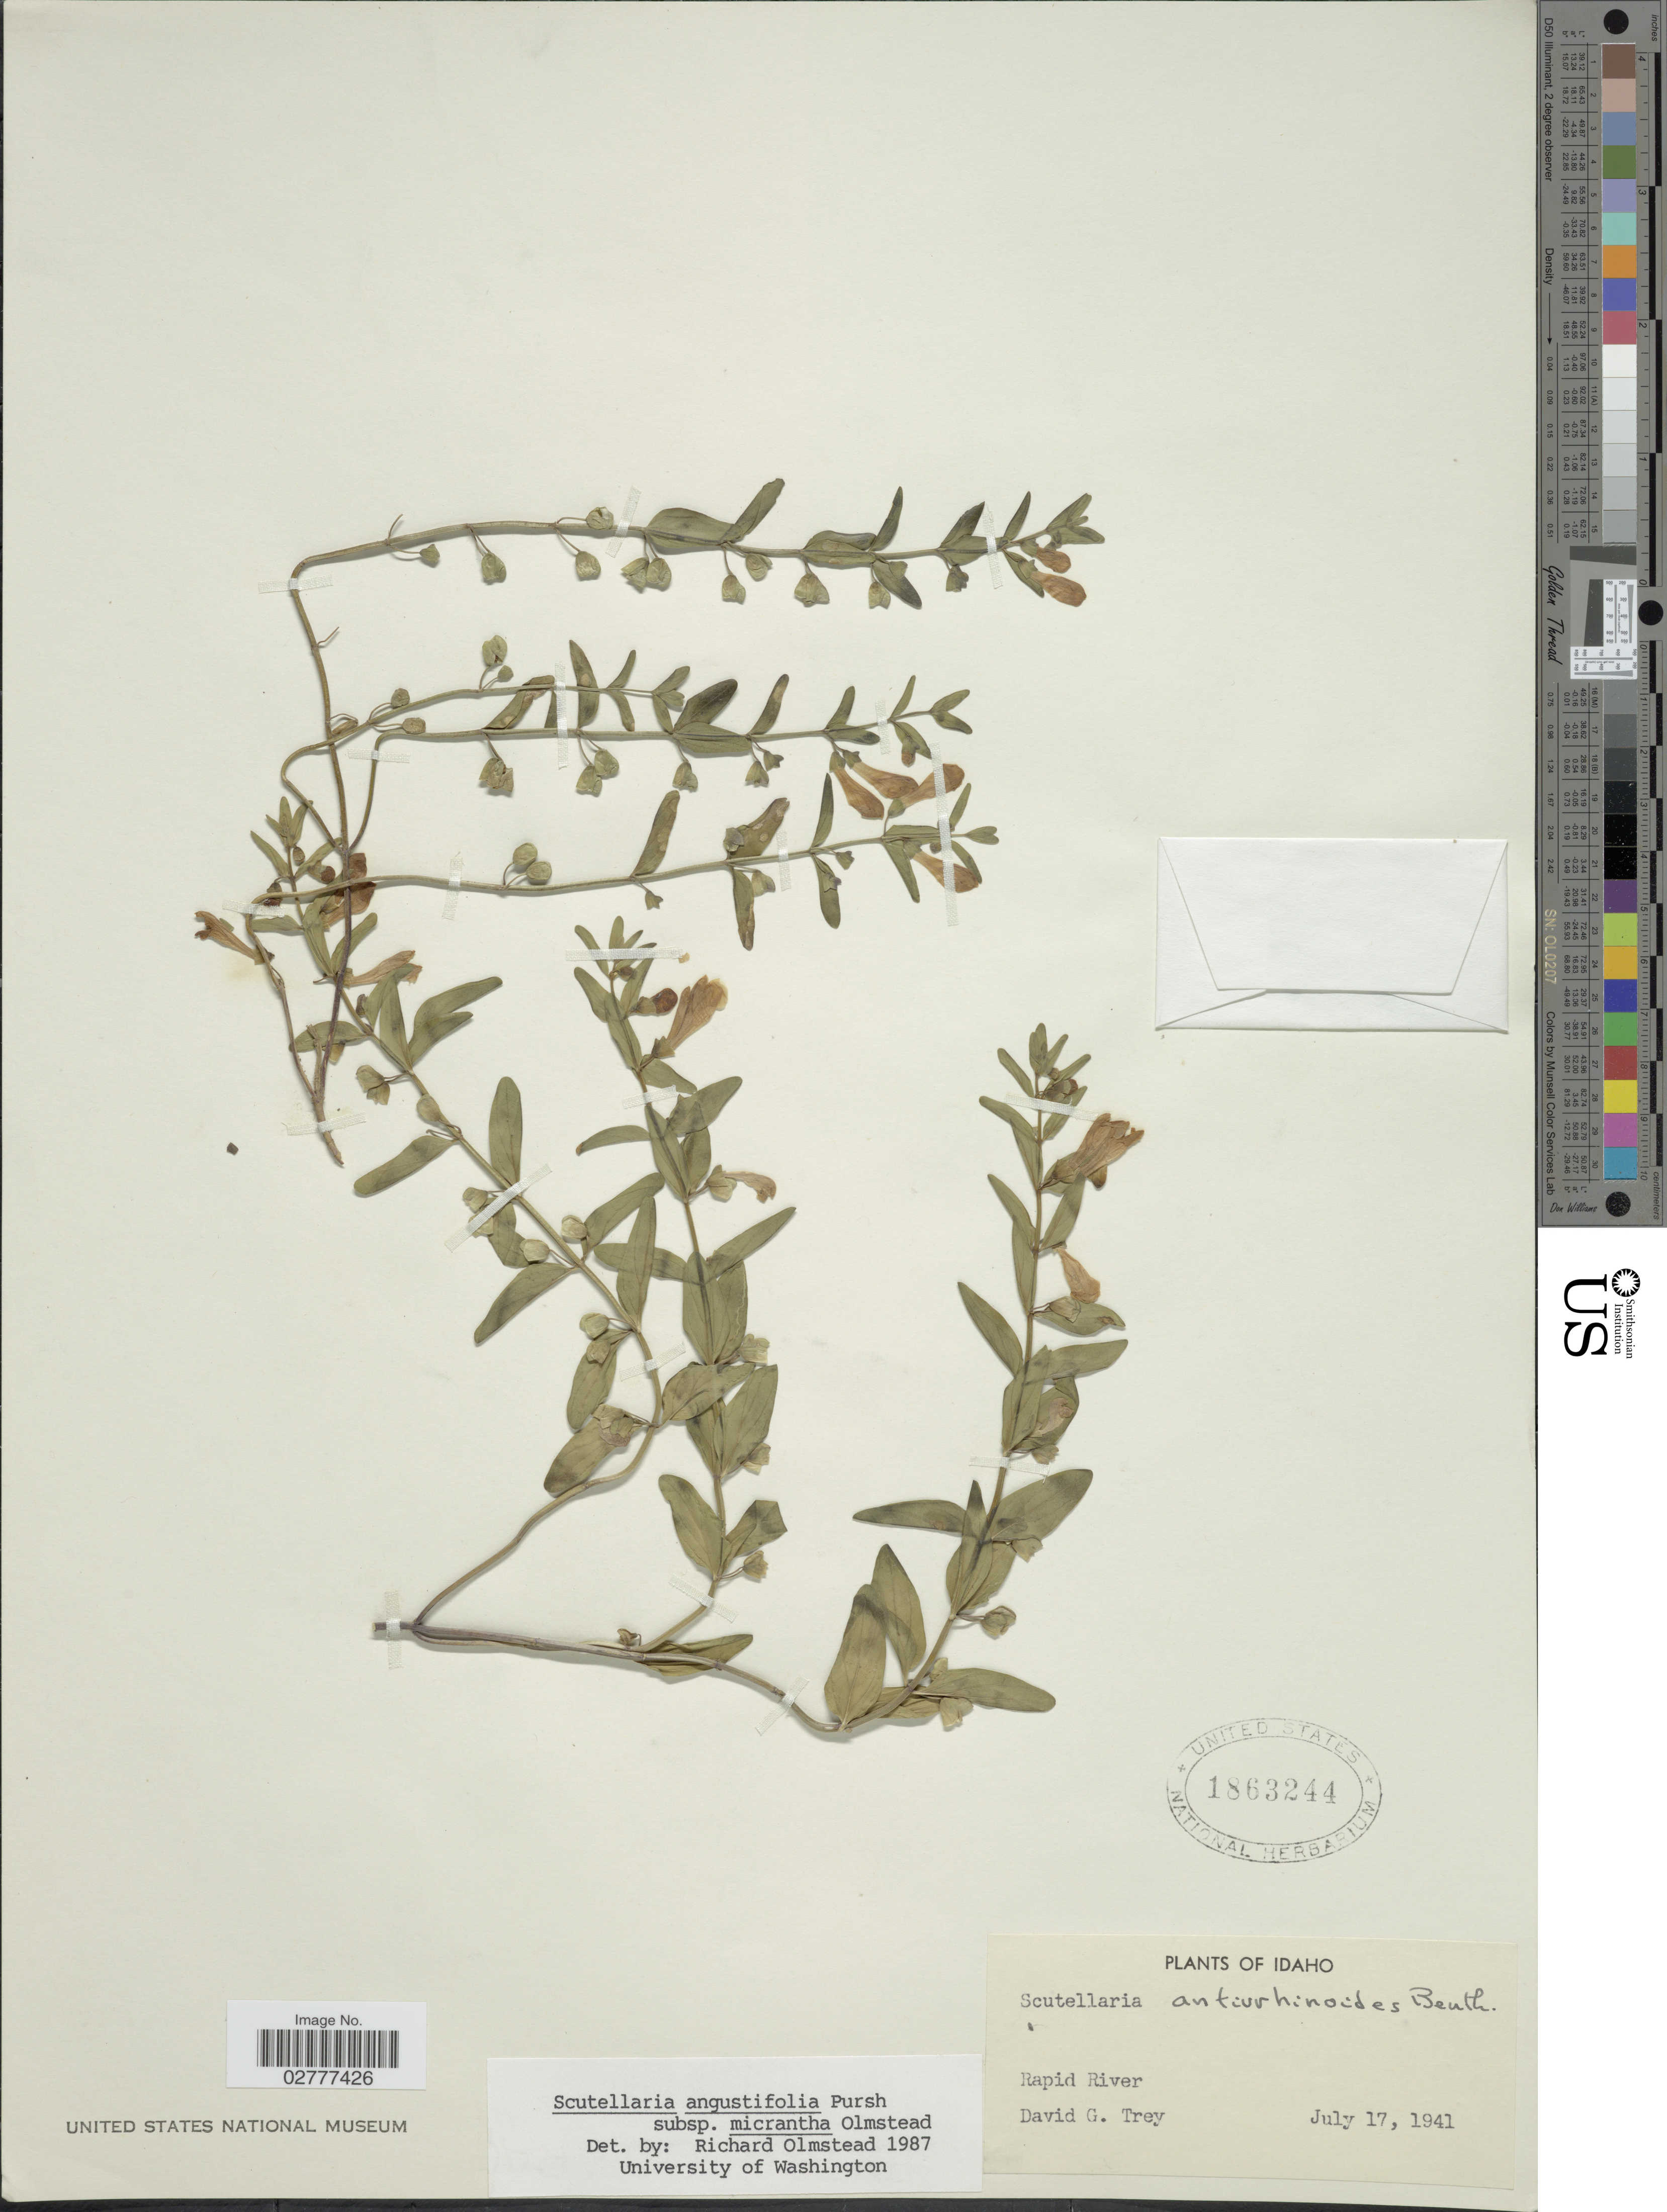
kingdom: Plantae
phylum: Tracheophyta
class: Magnoliopsida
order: Lamiales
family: Lamiaceae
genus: Scutellaria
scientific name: Scutellaria angustifolia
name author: Pursh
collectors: D. Trey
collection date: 1941-07-17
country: United States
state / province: Idaho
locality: Rapid River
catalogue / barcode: US 1863244